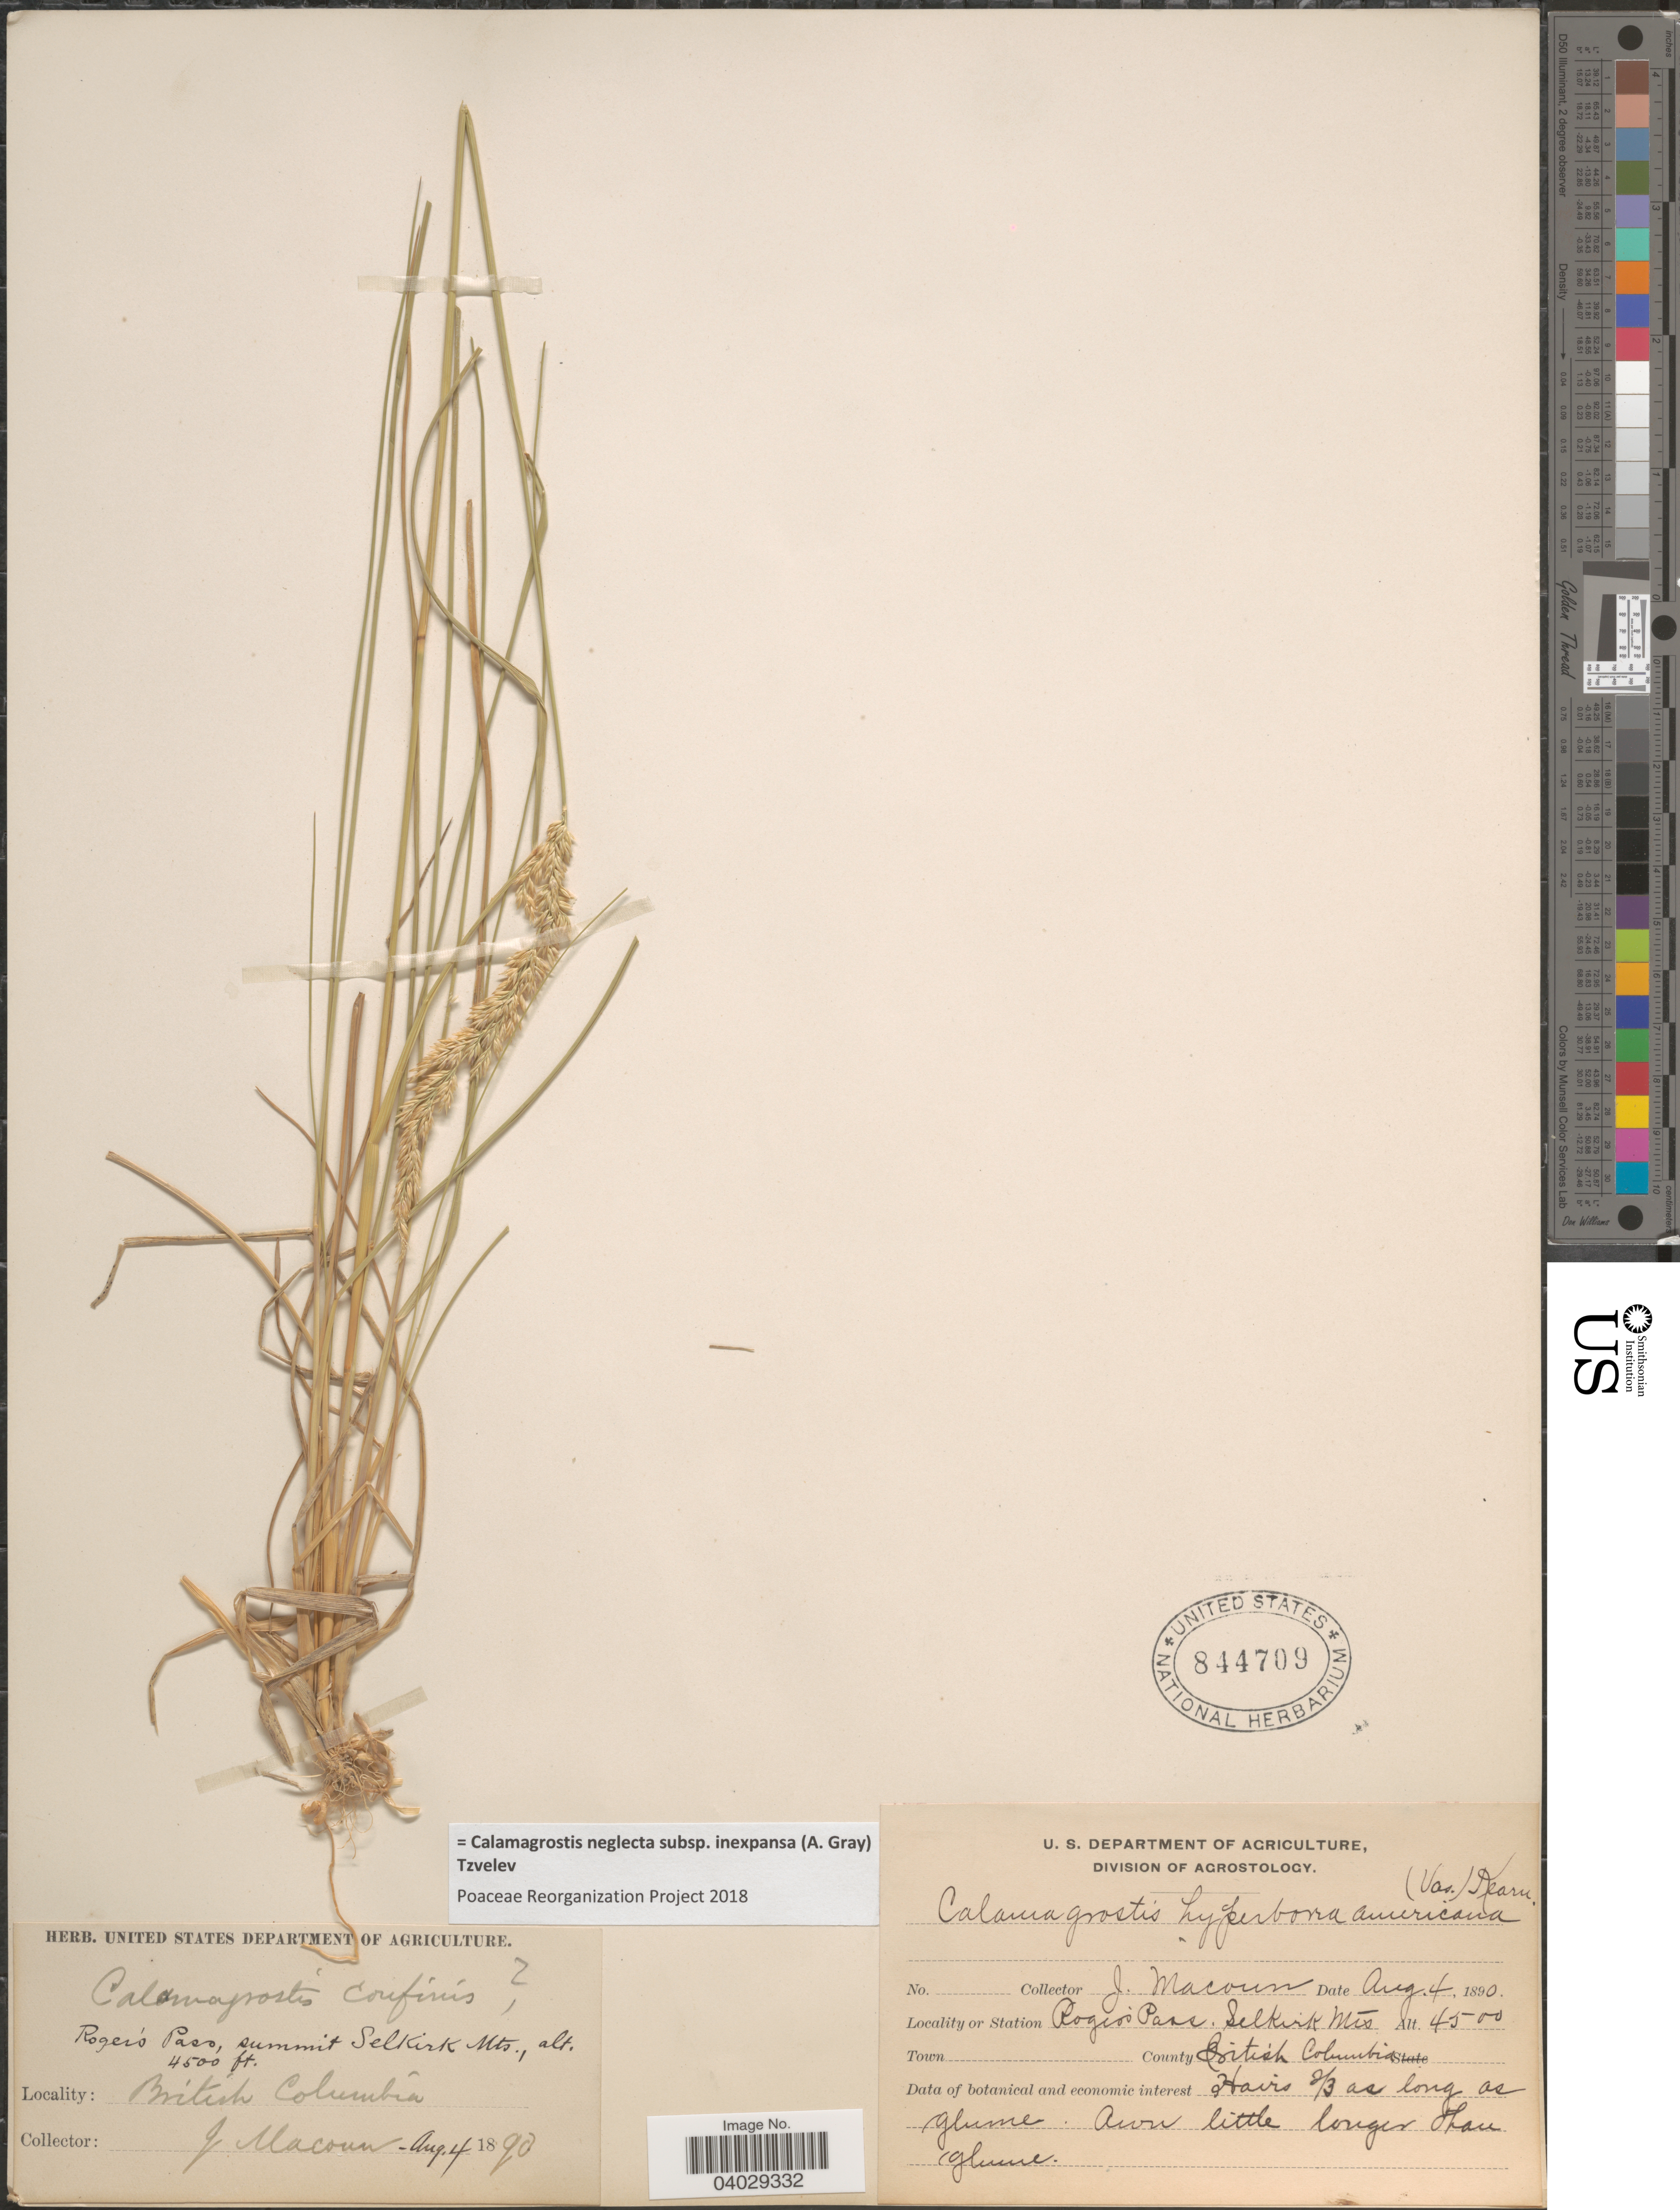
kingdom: Plantae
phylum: Tracheophyta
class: Liliopsida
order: Poales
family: Poaceae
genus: Calamagrostis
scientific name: Calamagrostis neglecta subsp. inexpansa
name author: (A. Gray) Tzvelev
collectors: J. Macoun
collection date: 1890-08-04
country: Canada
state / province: British Columbia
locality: Station Roger's Pass, Selkirk Mts. County British Columbia. Summit Selkirk Mts.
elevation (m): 1372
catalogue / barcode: US 844709